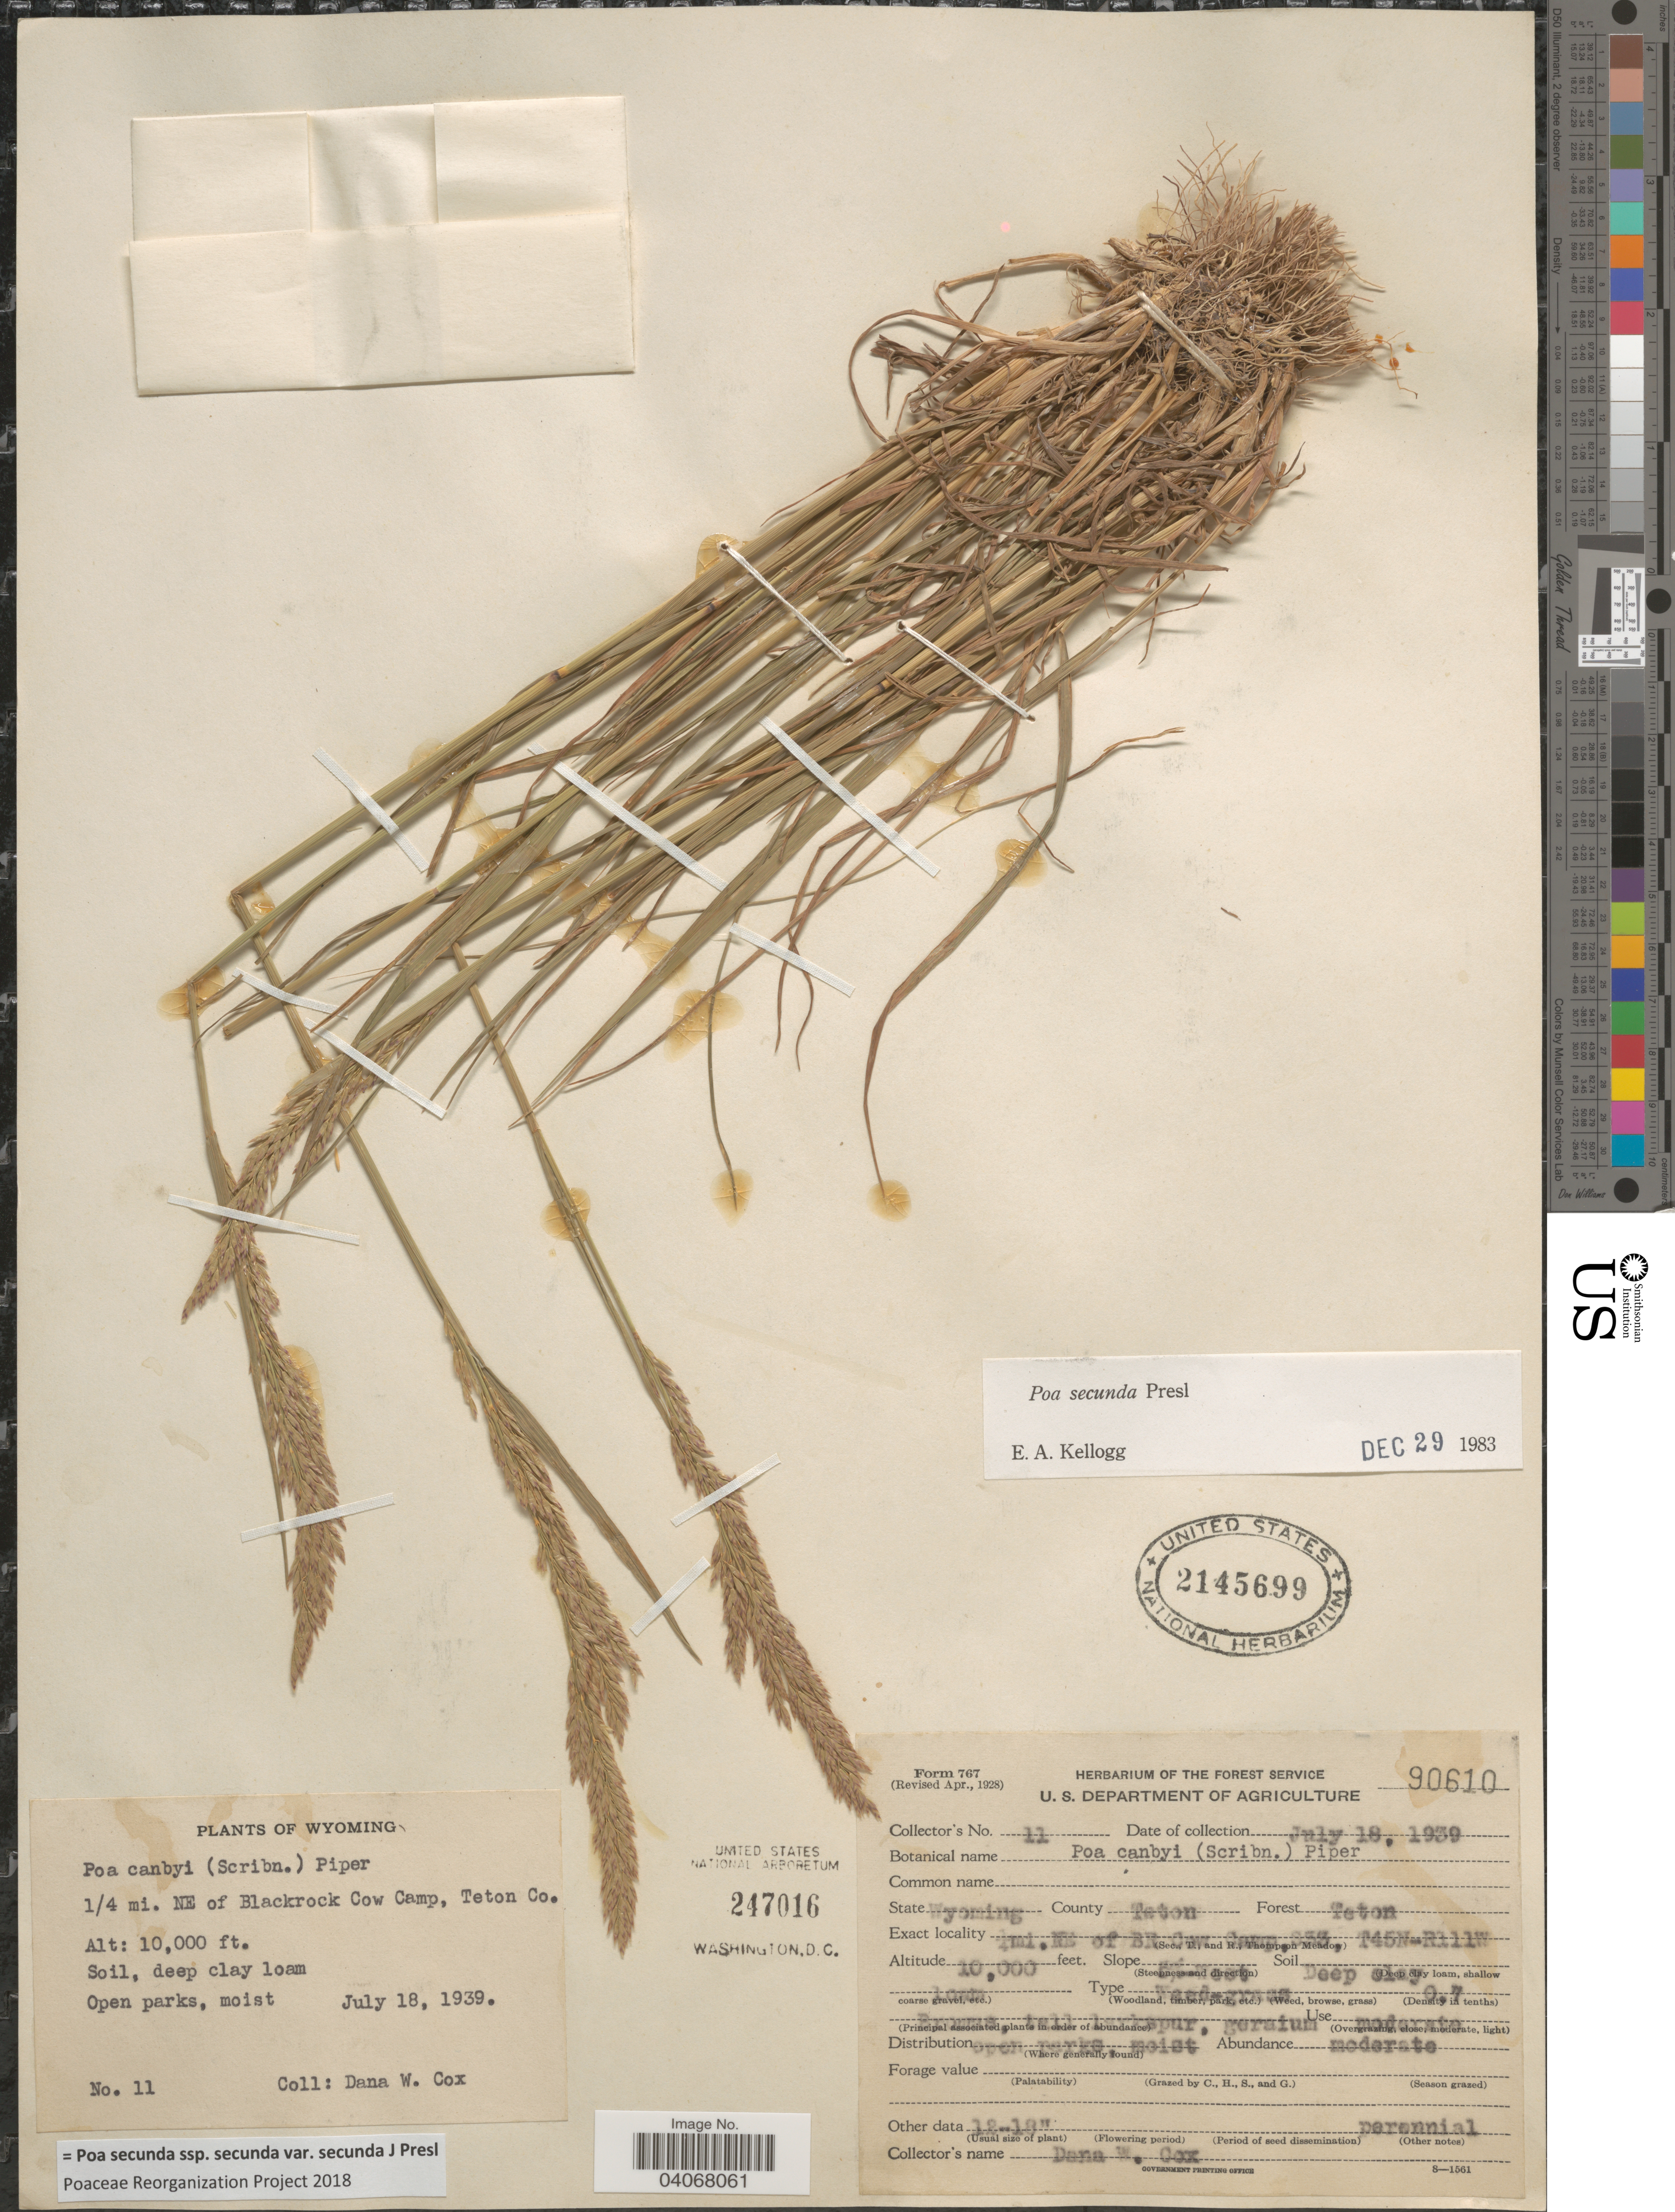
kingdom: Plantae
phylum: Tracheophyta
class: Liliopsida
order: Poales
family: Poaceae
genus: Poa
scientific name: Poa secunda subsp. secunda var. secunda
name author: J. Presl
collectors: D. Cox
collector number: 11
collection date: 1939-07-18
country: United States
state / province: Wyoming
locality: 1/4 mi. NE of Blackrock Cow Camp, Teton Co. S53, T45N-R111W.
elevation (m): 3048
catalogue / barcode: US 2145699